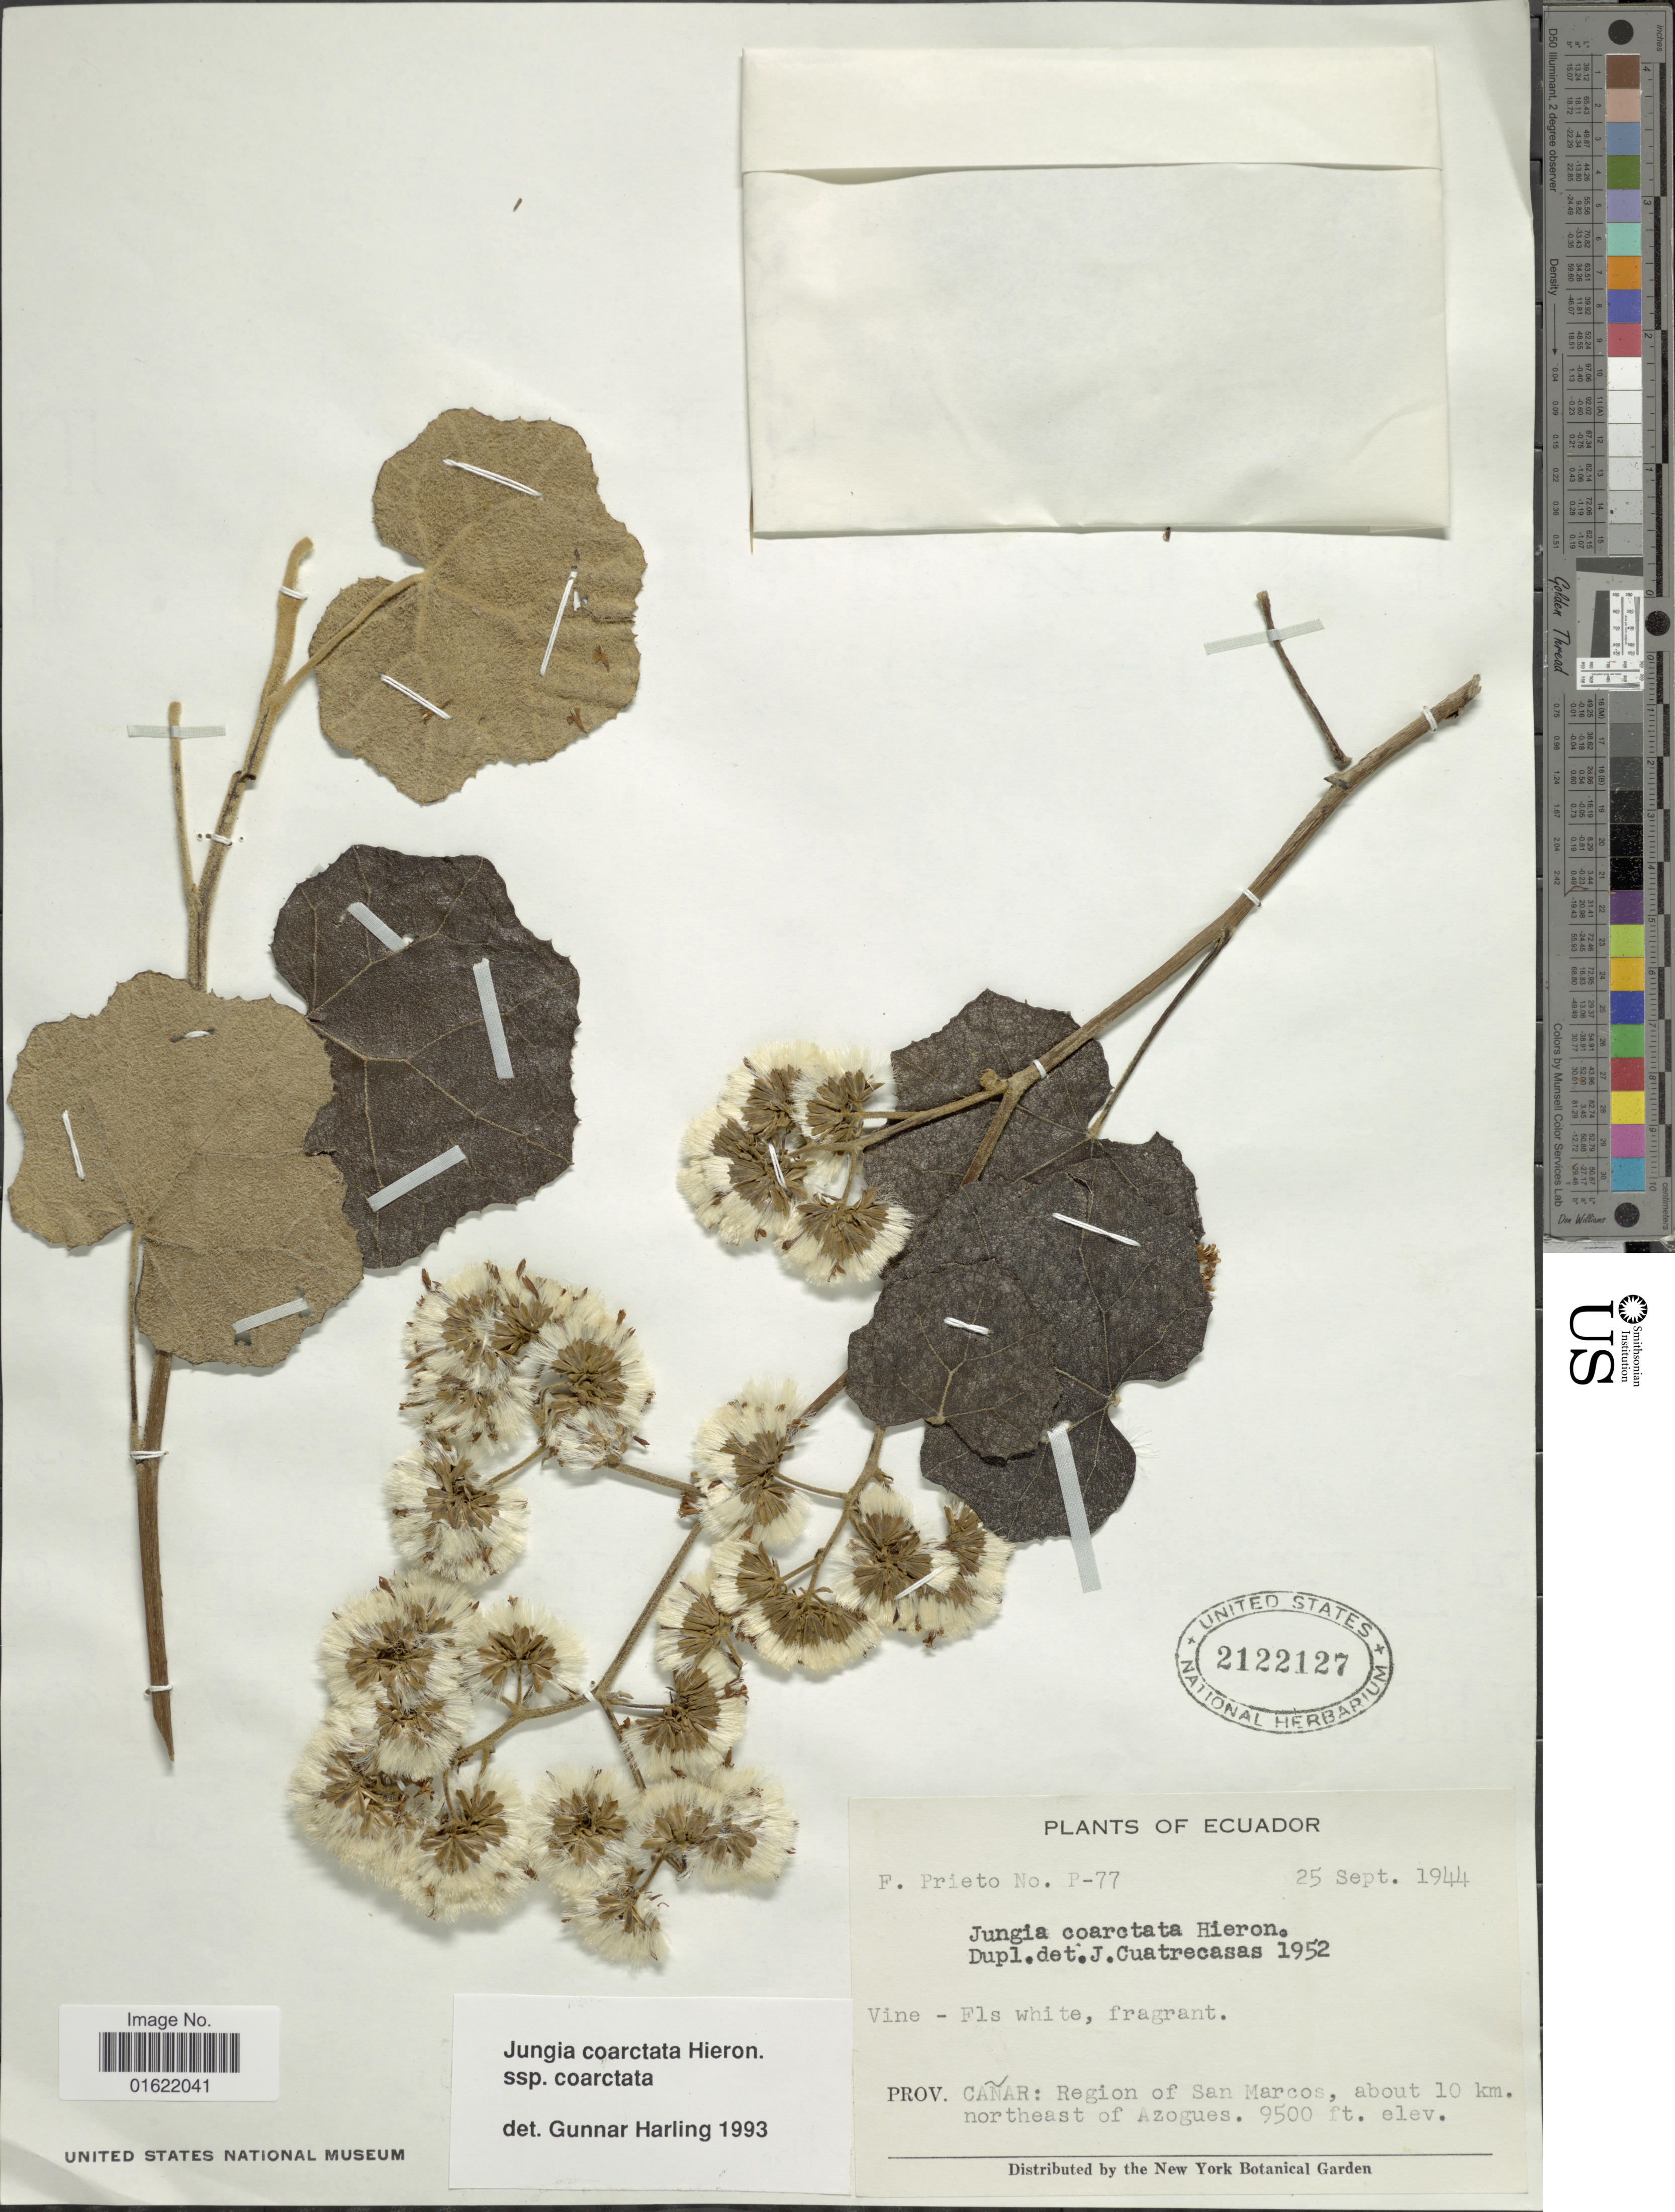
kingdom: Plantae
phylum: Tracheophyta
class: Magnoliopsida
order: Asterales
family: Asteraceae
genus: Jungia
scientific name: Jungia coarctata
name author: Hieron.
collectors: F. Prieto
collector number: P-77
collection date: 1944-09-25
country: Ecuador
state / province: Cañar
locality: Region of San Marcoas, about 10 km northeast of Azogues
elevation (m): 2896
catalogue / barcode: US 2122127